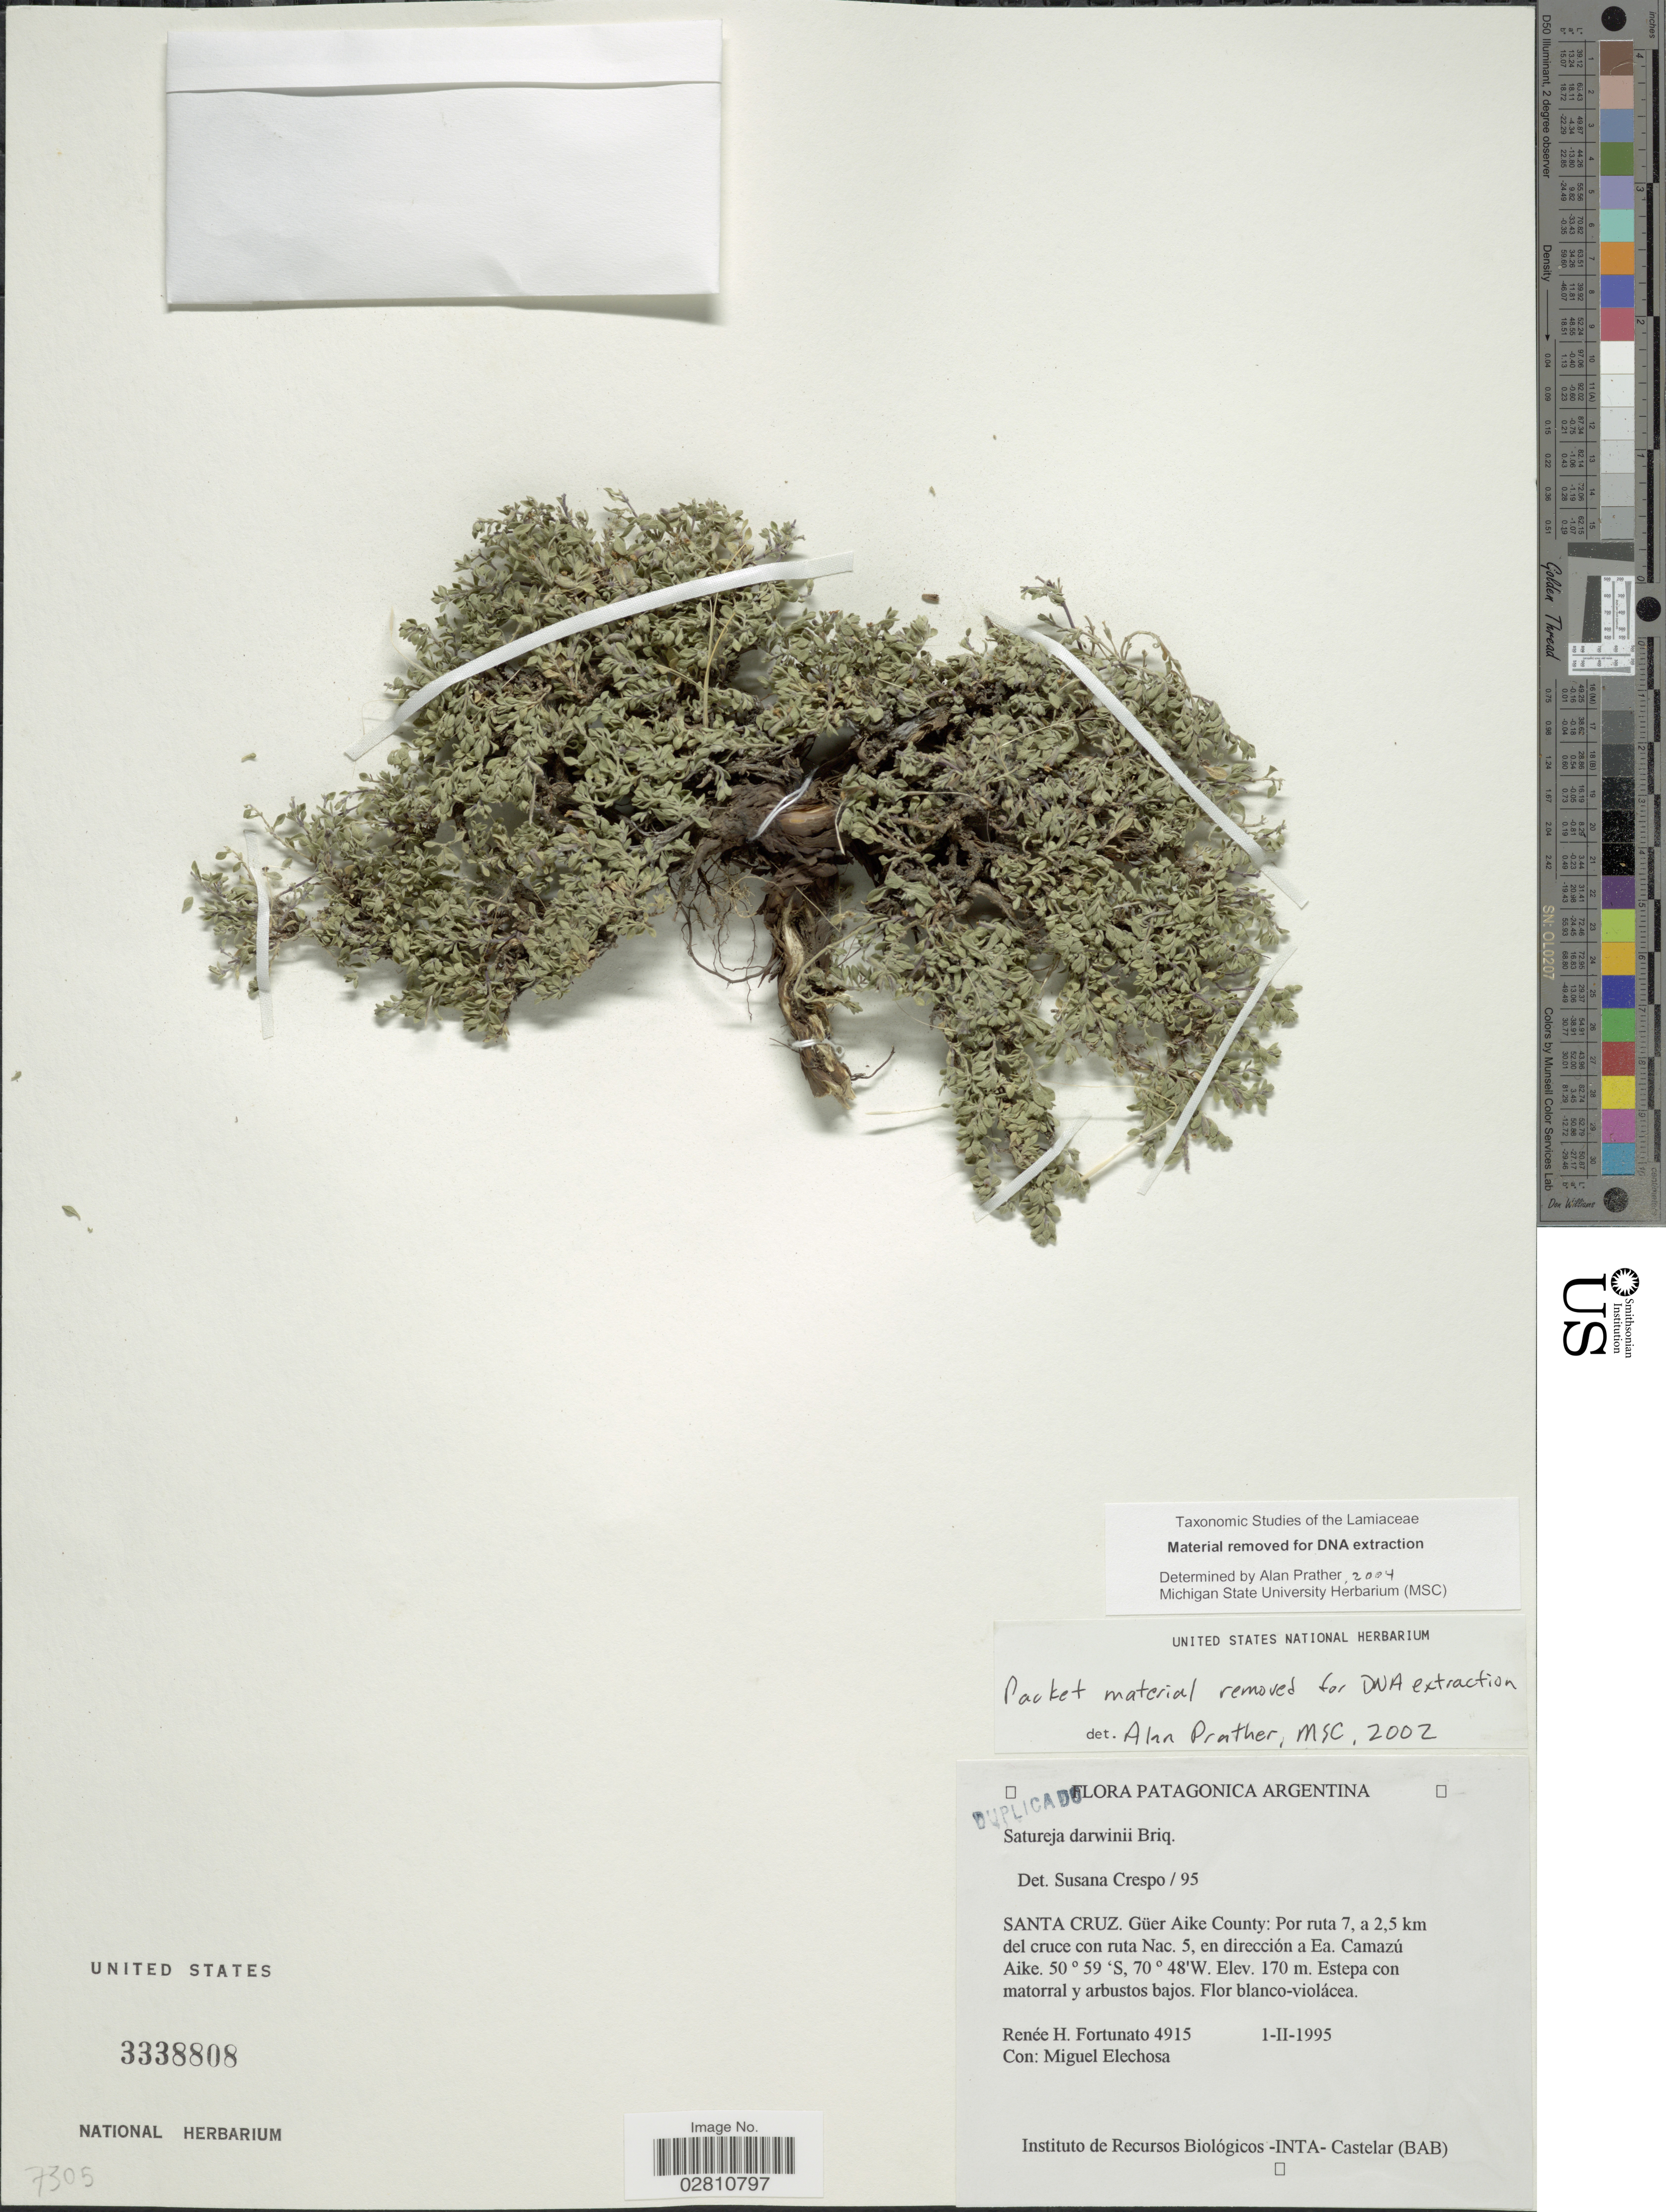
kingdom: Plantae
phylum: Tracheophyta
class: Magnoliopsida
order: Lamiales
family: Lamiaceae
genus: Clinopodium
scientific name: Clinopodium darwinii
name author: (Benth.) Kuntze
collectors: R. H. Fortunato & M. Elechosa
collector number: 4915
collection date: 1995-02-01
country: Argentina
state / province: Santa Cruz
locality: Güer Aike County: Por ruta 7, a 2,5 km del cruce con ruta Nac. 5, en dirección a Ea. Camazú Aike.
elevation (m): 170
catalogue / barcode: US 3338808